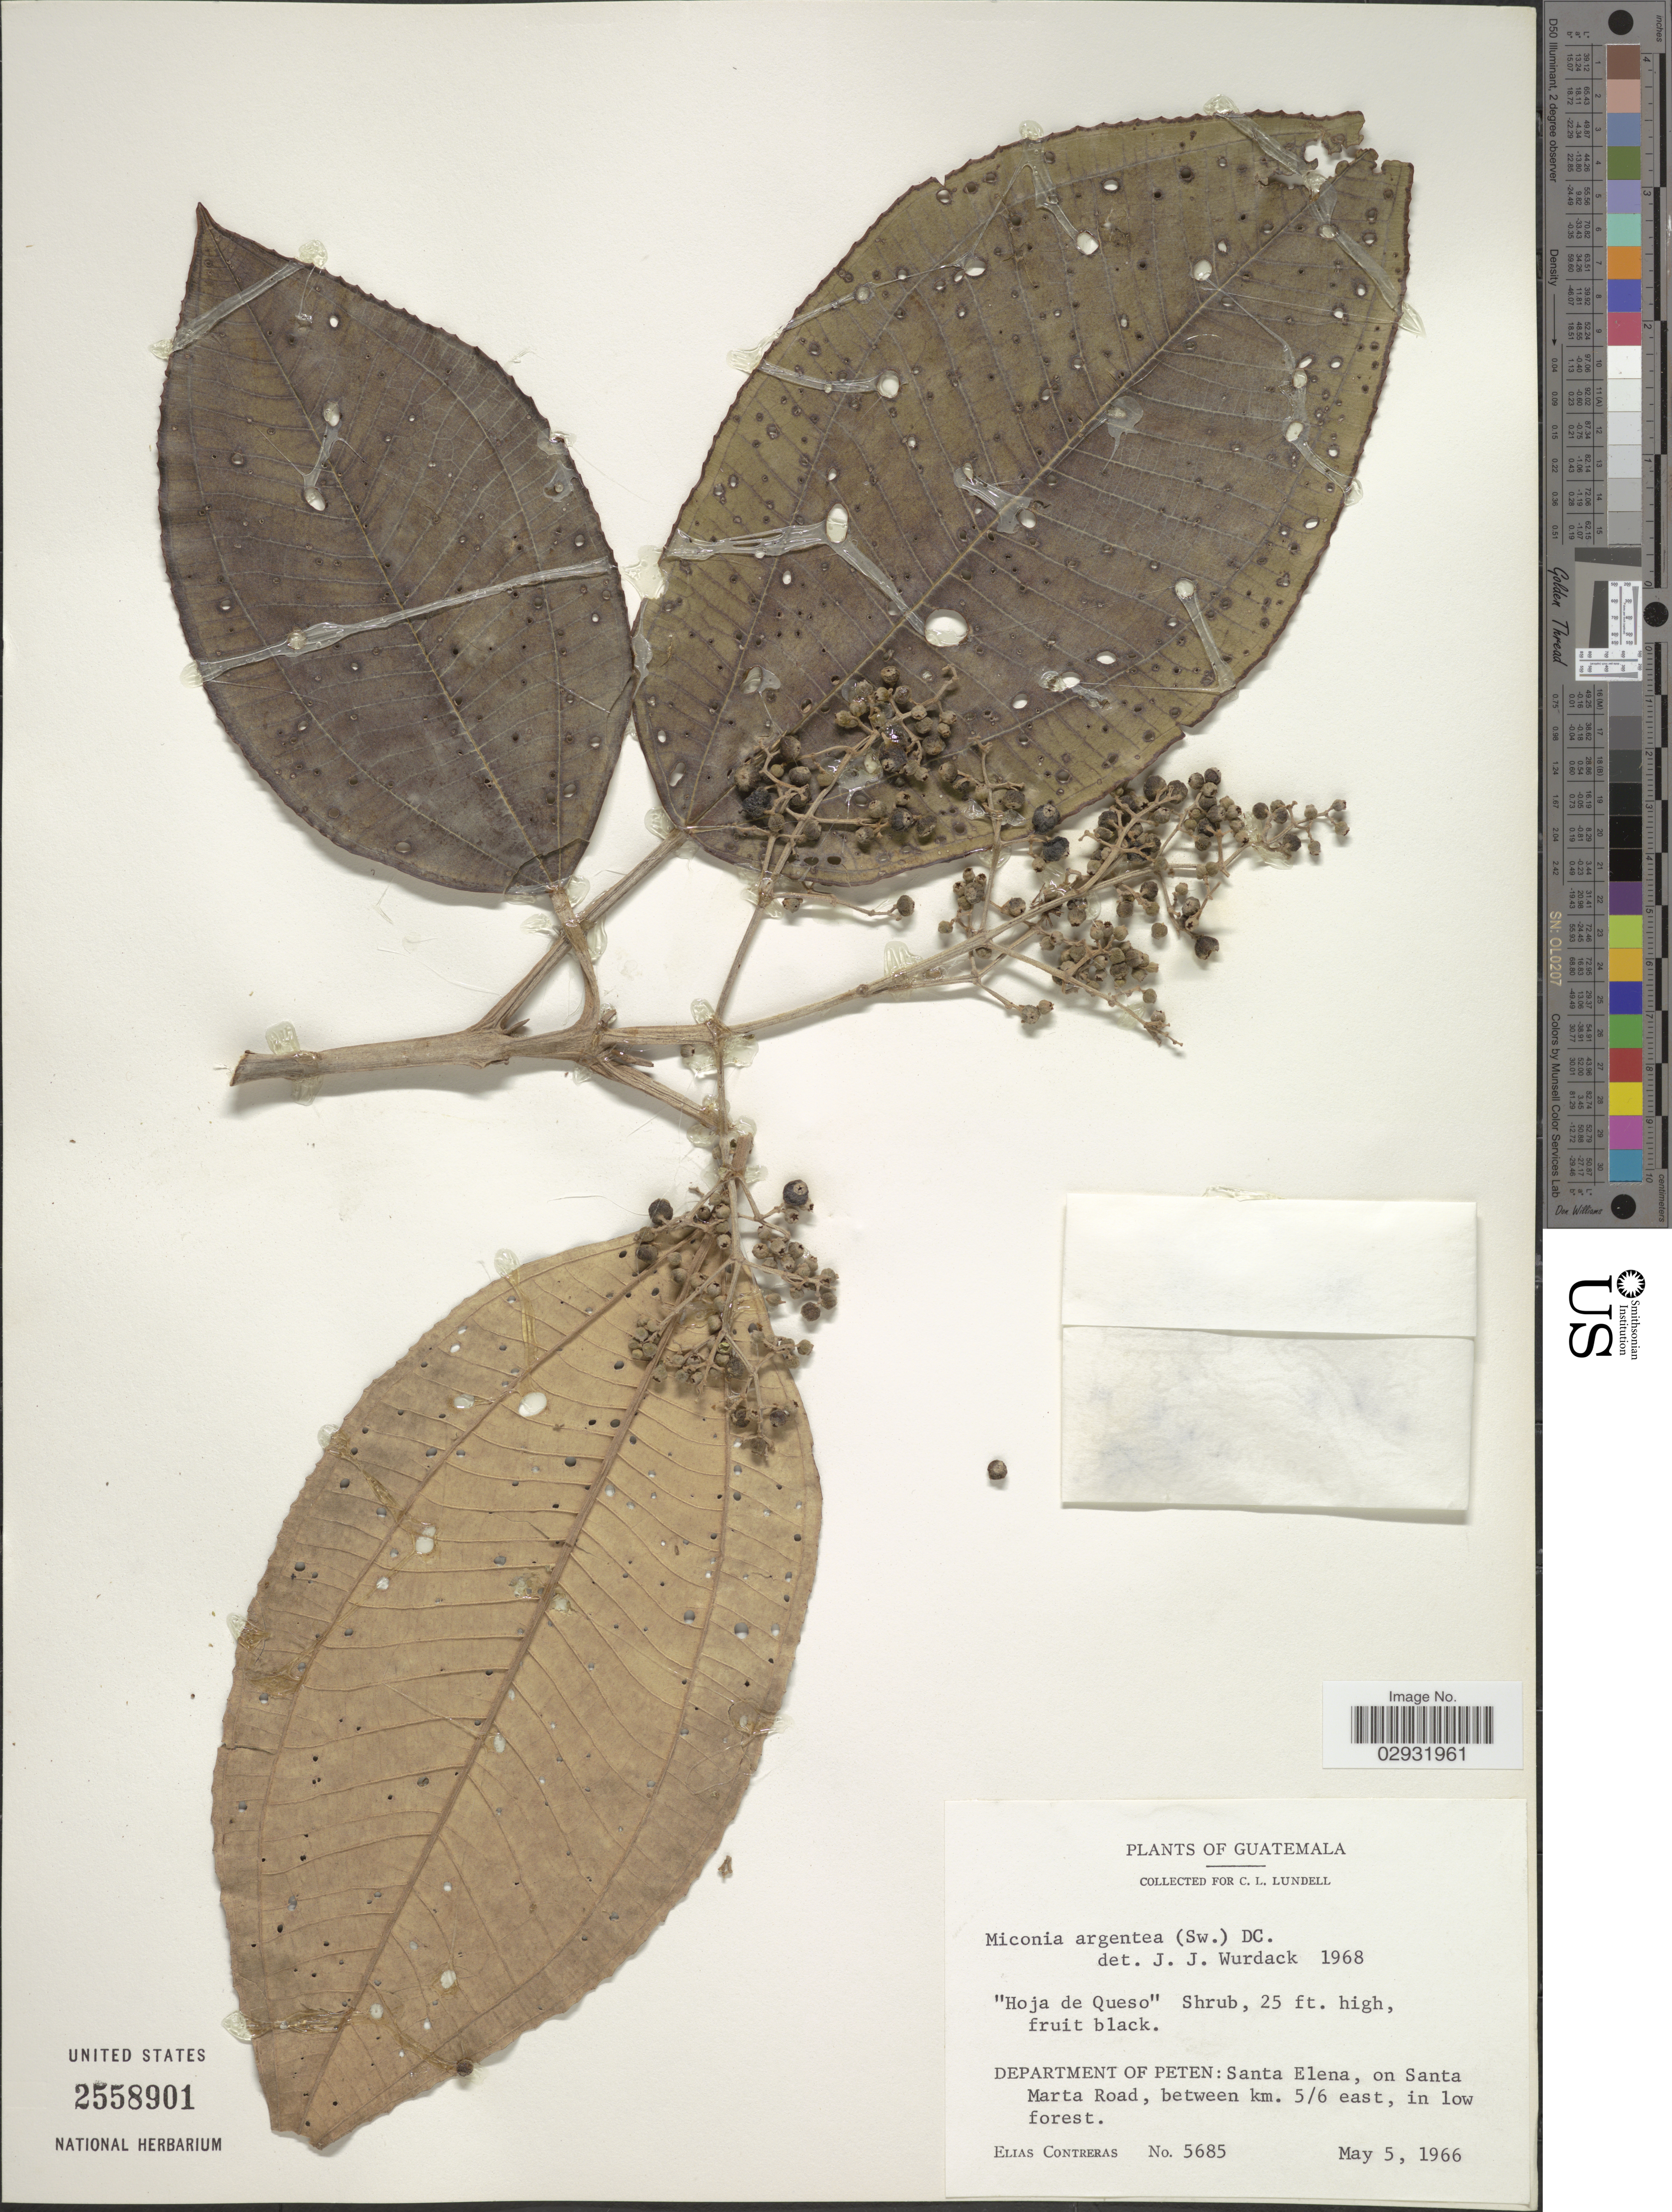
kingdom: Plantae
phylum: Tracheophyta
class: Magnoliopsida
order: Myrtales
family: Melastomataceae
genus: Miconia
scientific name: Miconia argentea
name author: (Sw.) DC.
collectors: E. Contreras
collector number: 5685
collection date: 1966-05-05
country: Guatemala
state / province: El Petén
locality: Department of Peten: Santa Elena, on Santa Marta Road, between km. 5/6 east.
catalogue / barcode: US 2558901